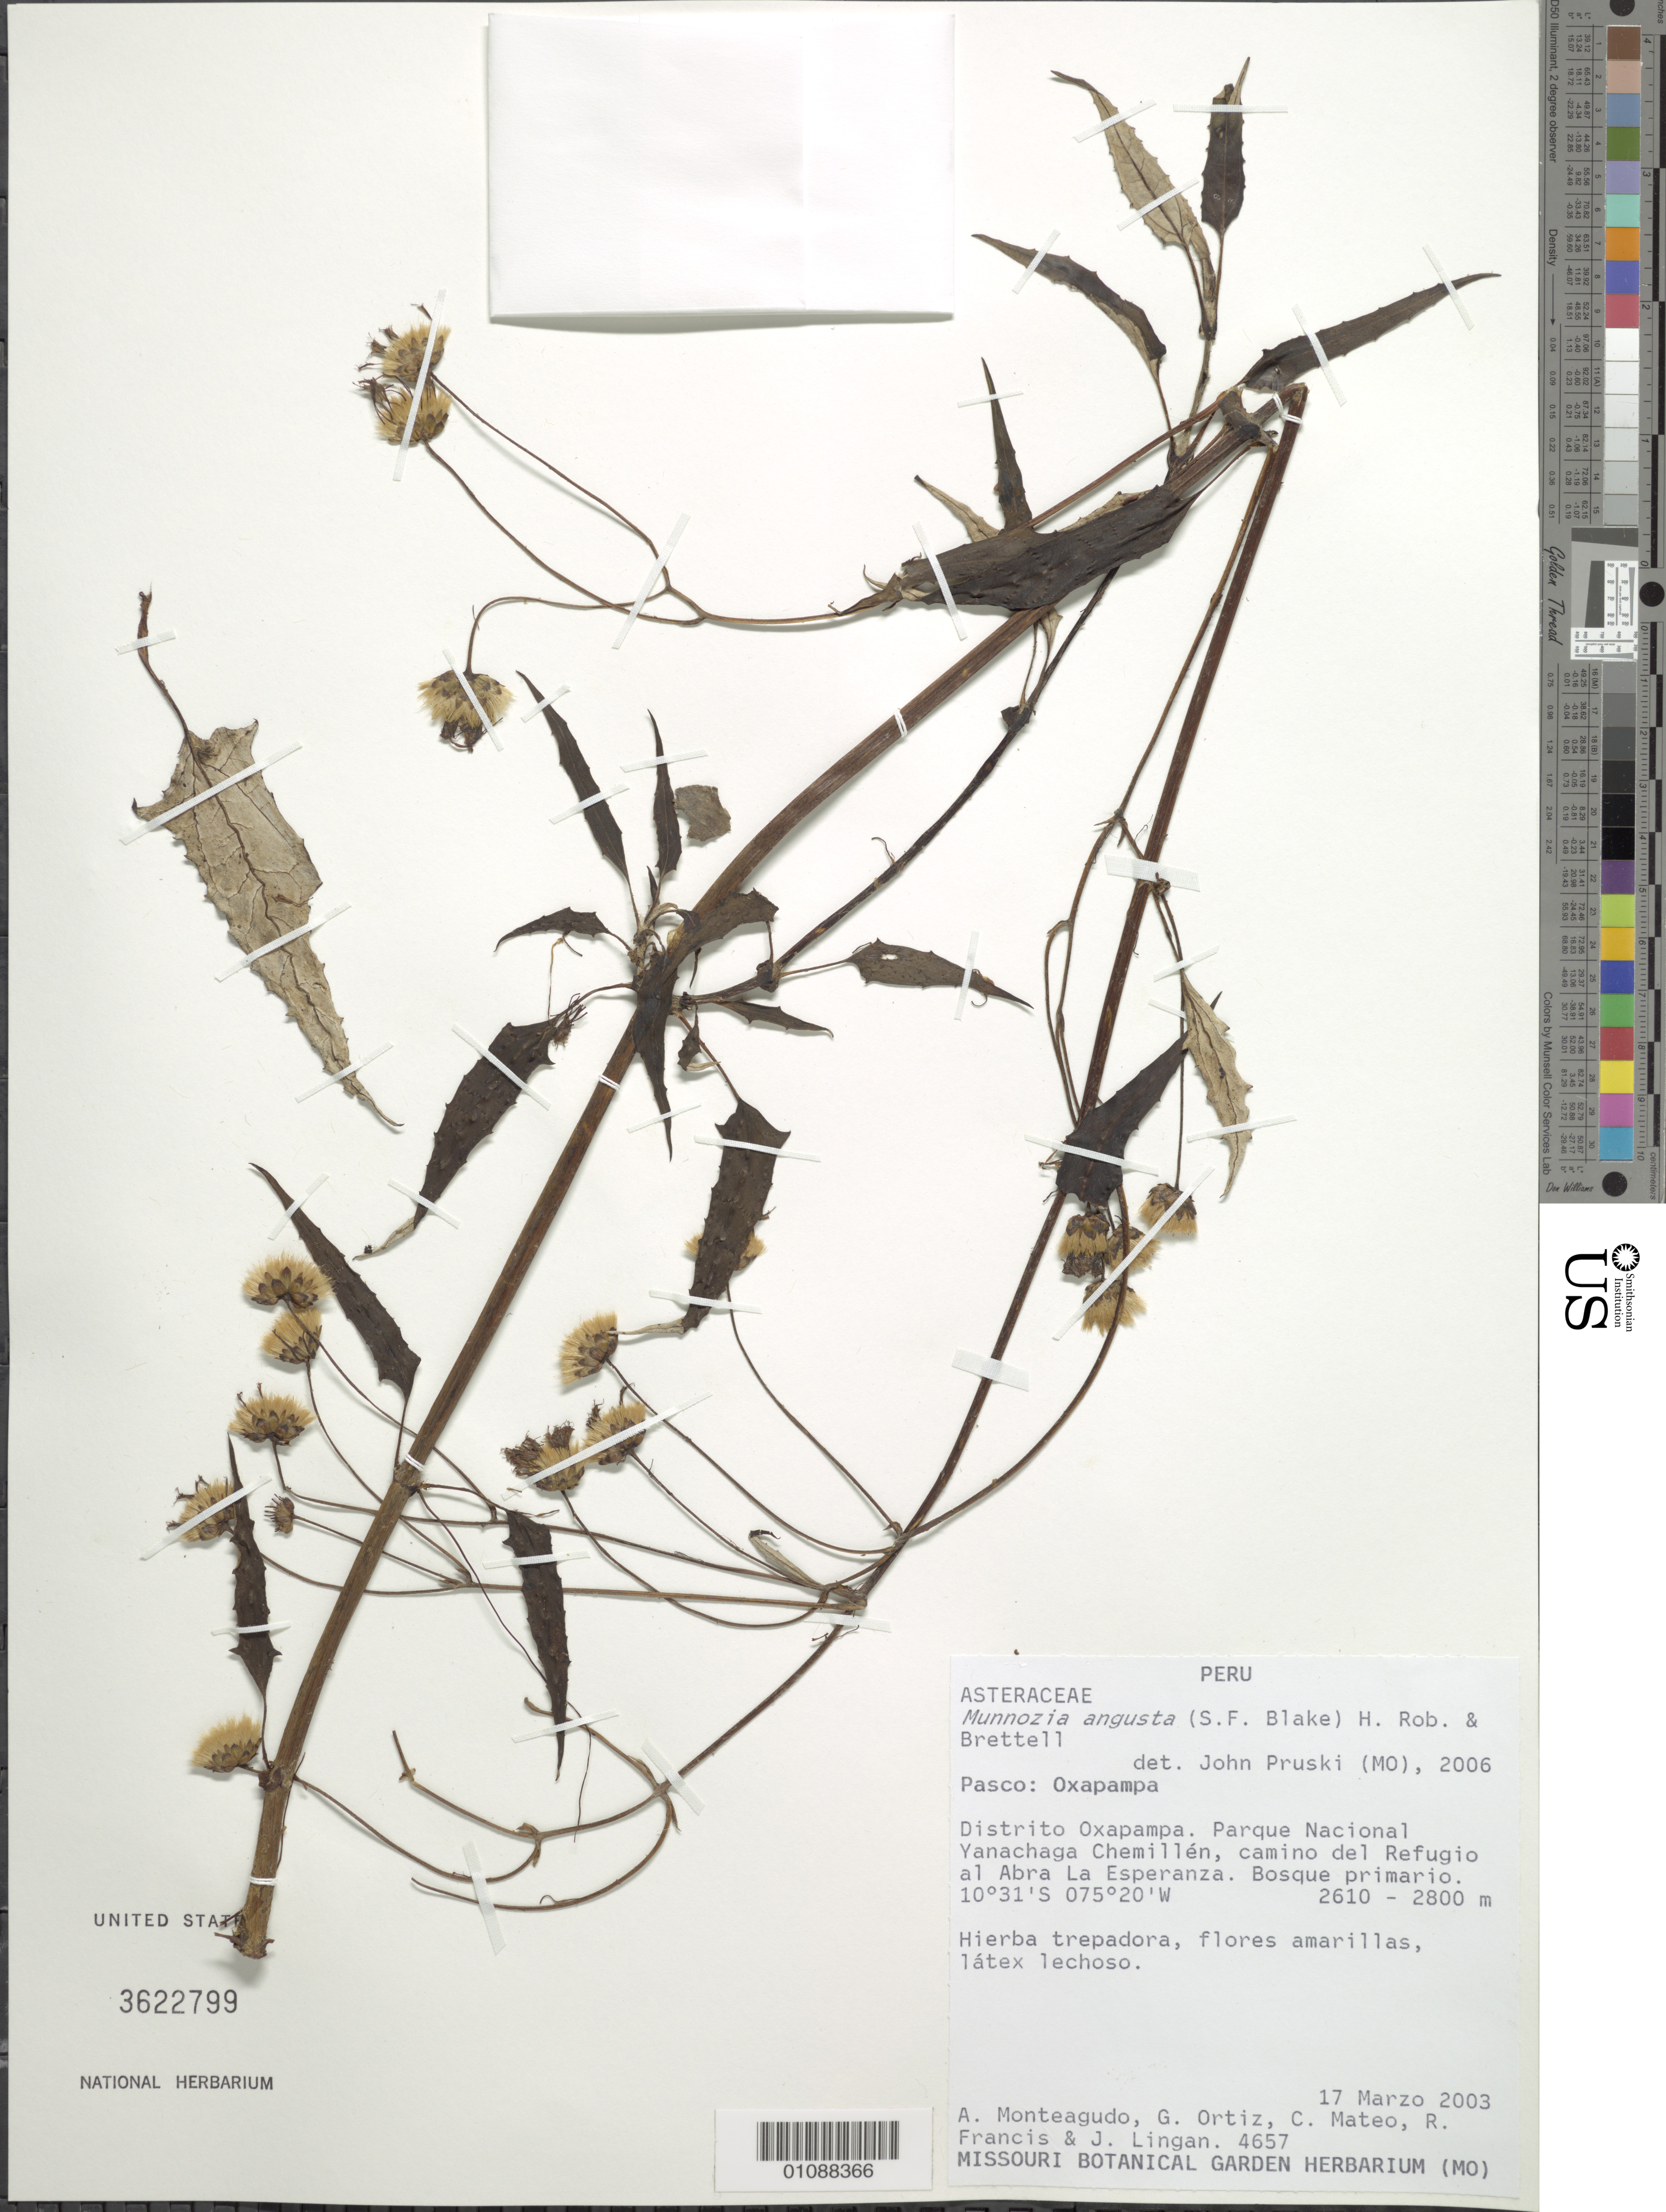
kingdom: Plantae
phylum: Tracheophyta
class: Magnoliopsida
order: Asterales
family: Asteraceae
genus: Munnozia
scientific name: Munnozia angusta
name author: (S.F. Blake) H. Rob. & Brettell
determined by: Pruski, J. F.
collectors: A. Monteagudo, G. Ortiz, C. Mateo, R. Francis & J. Lingan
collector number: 4657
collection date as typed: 17 March 2003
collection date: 2003-03-17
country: Peru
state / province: Pasco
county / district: Oxapampa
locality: Distrito Oxapampa. Parque Nacional Yanachaga Chemillén, camino del Refugio al Abra La Esperanza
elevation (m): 2610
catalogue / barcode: US 3622799